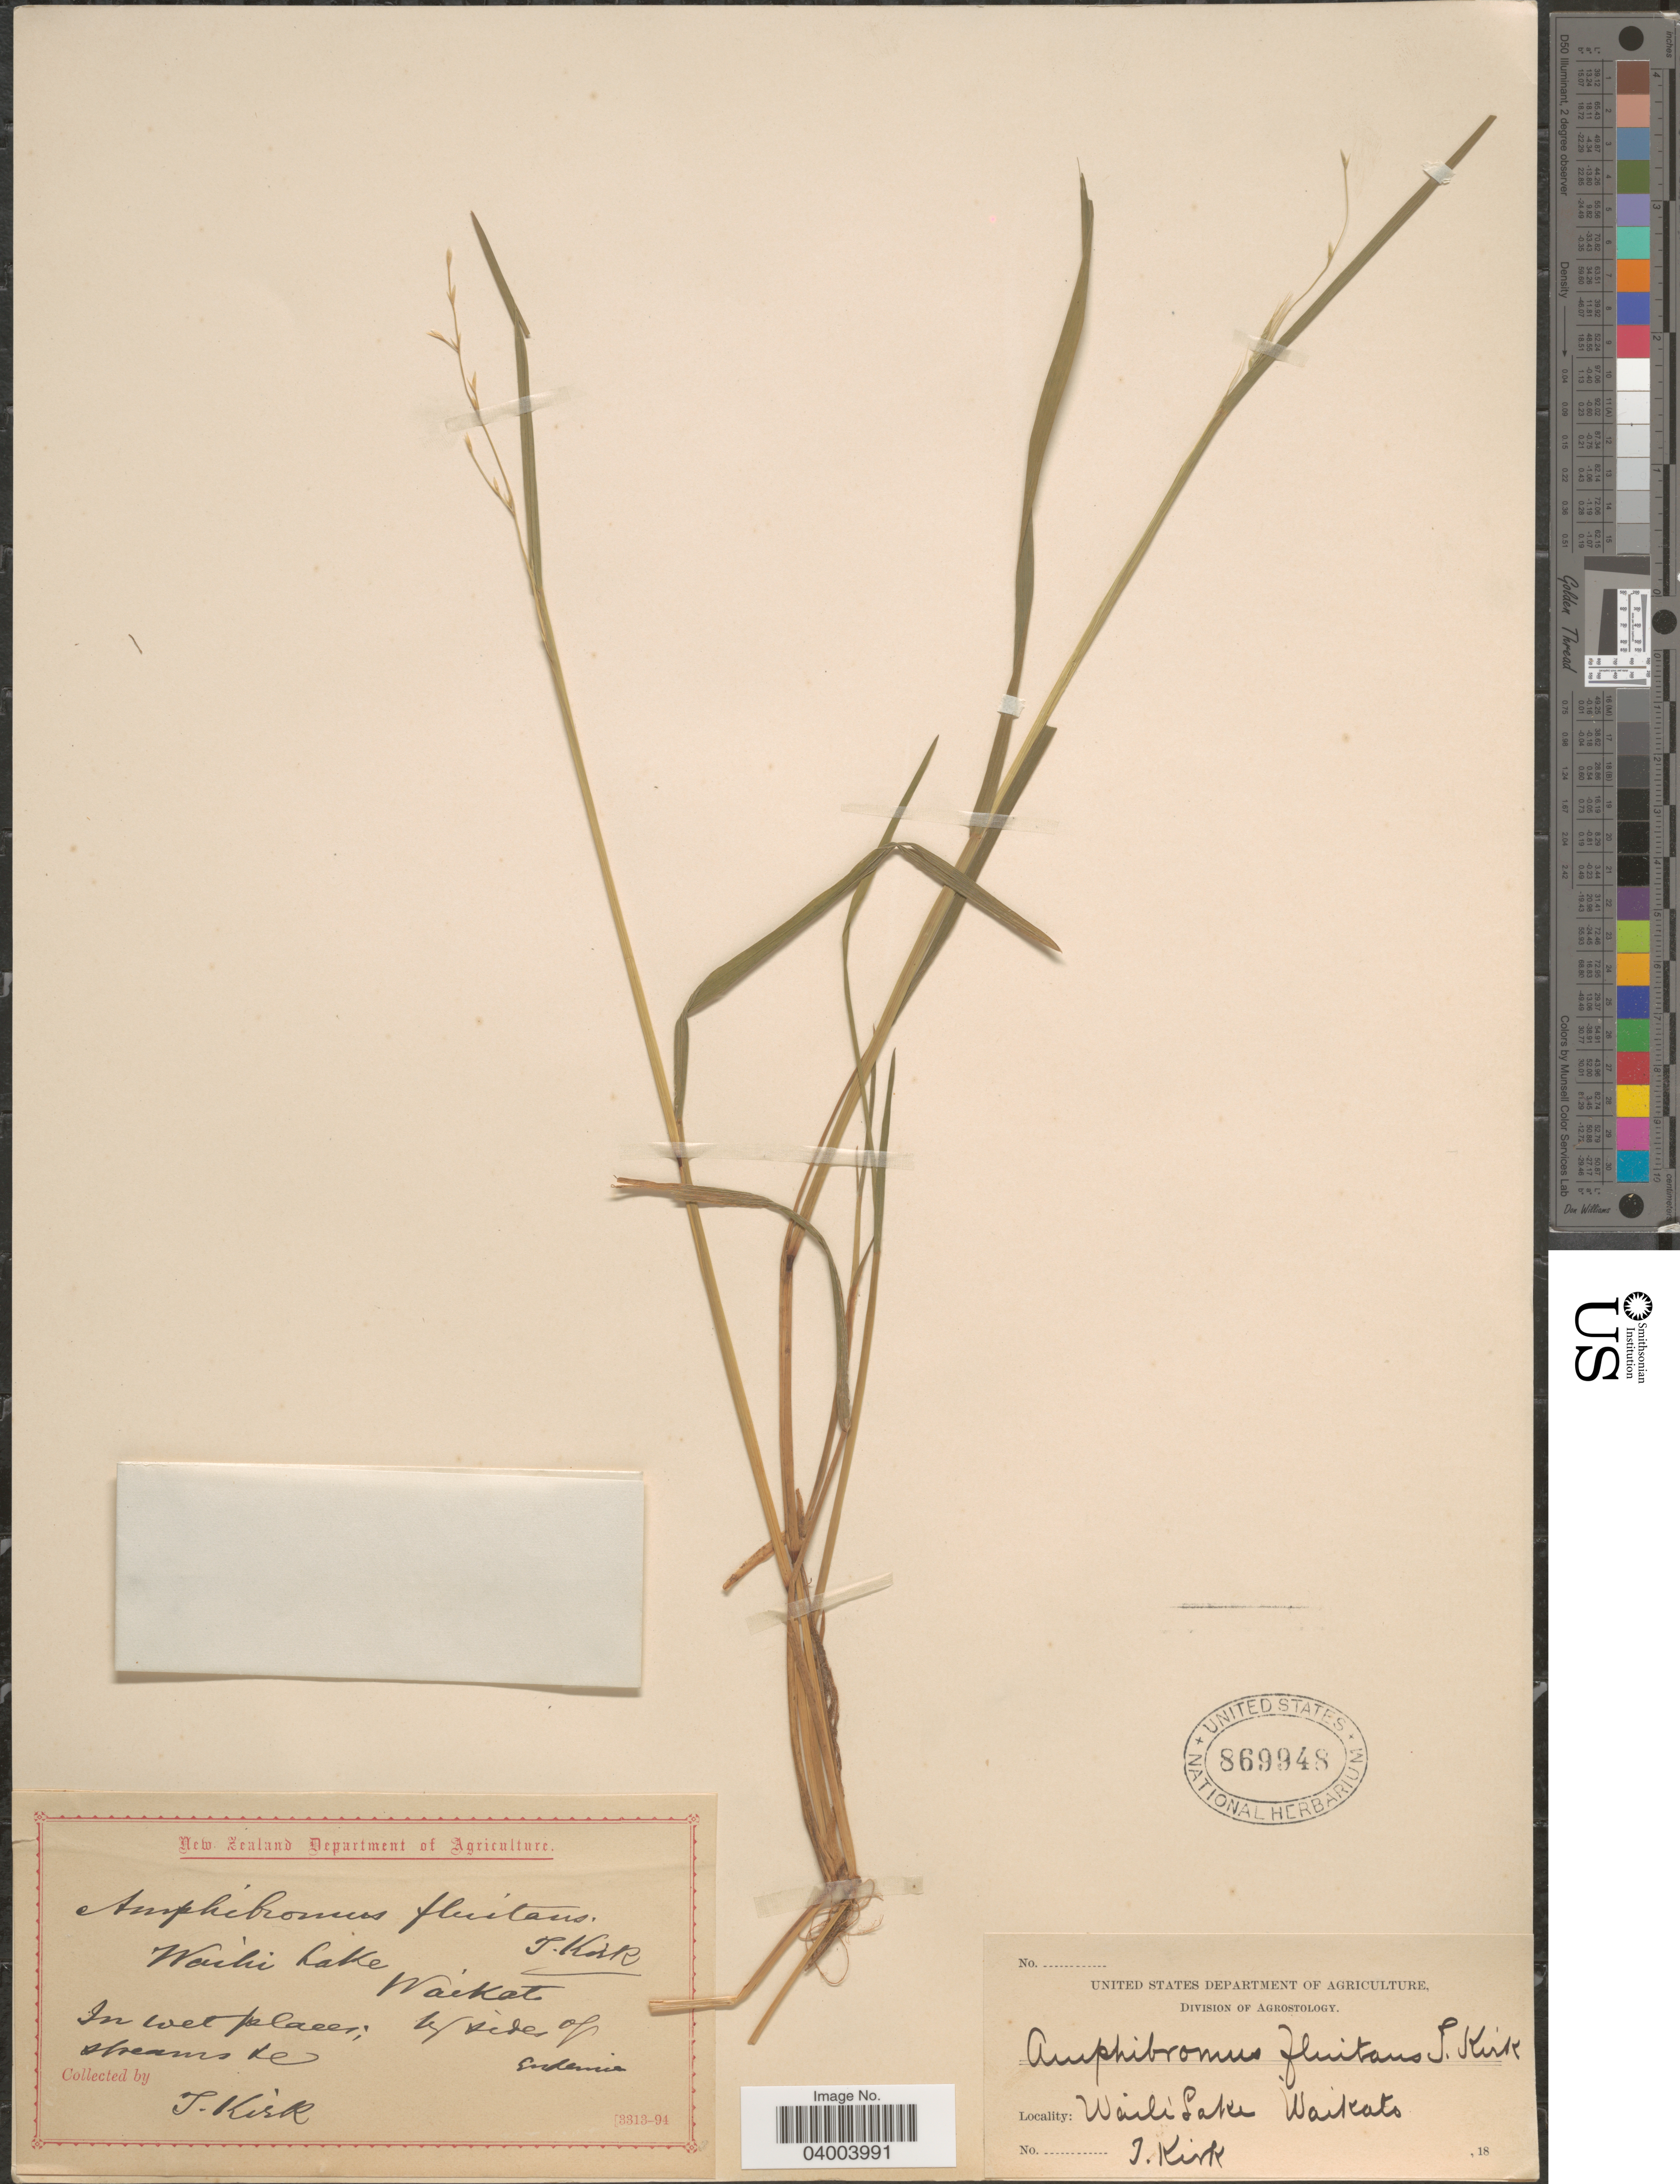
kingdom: Plantae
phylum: Tracheophyta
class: Liliopsida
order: Poales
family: Poaceae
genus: Amphibromus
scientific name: Amphibromus fluitans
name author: Kirk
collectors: J. Kirk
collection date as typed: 18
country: New Zealand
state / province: Waikato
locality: Waihi Lake. Waikato.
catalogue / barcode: US 869948